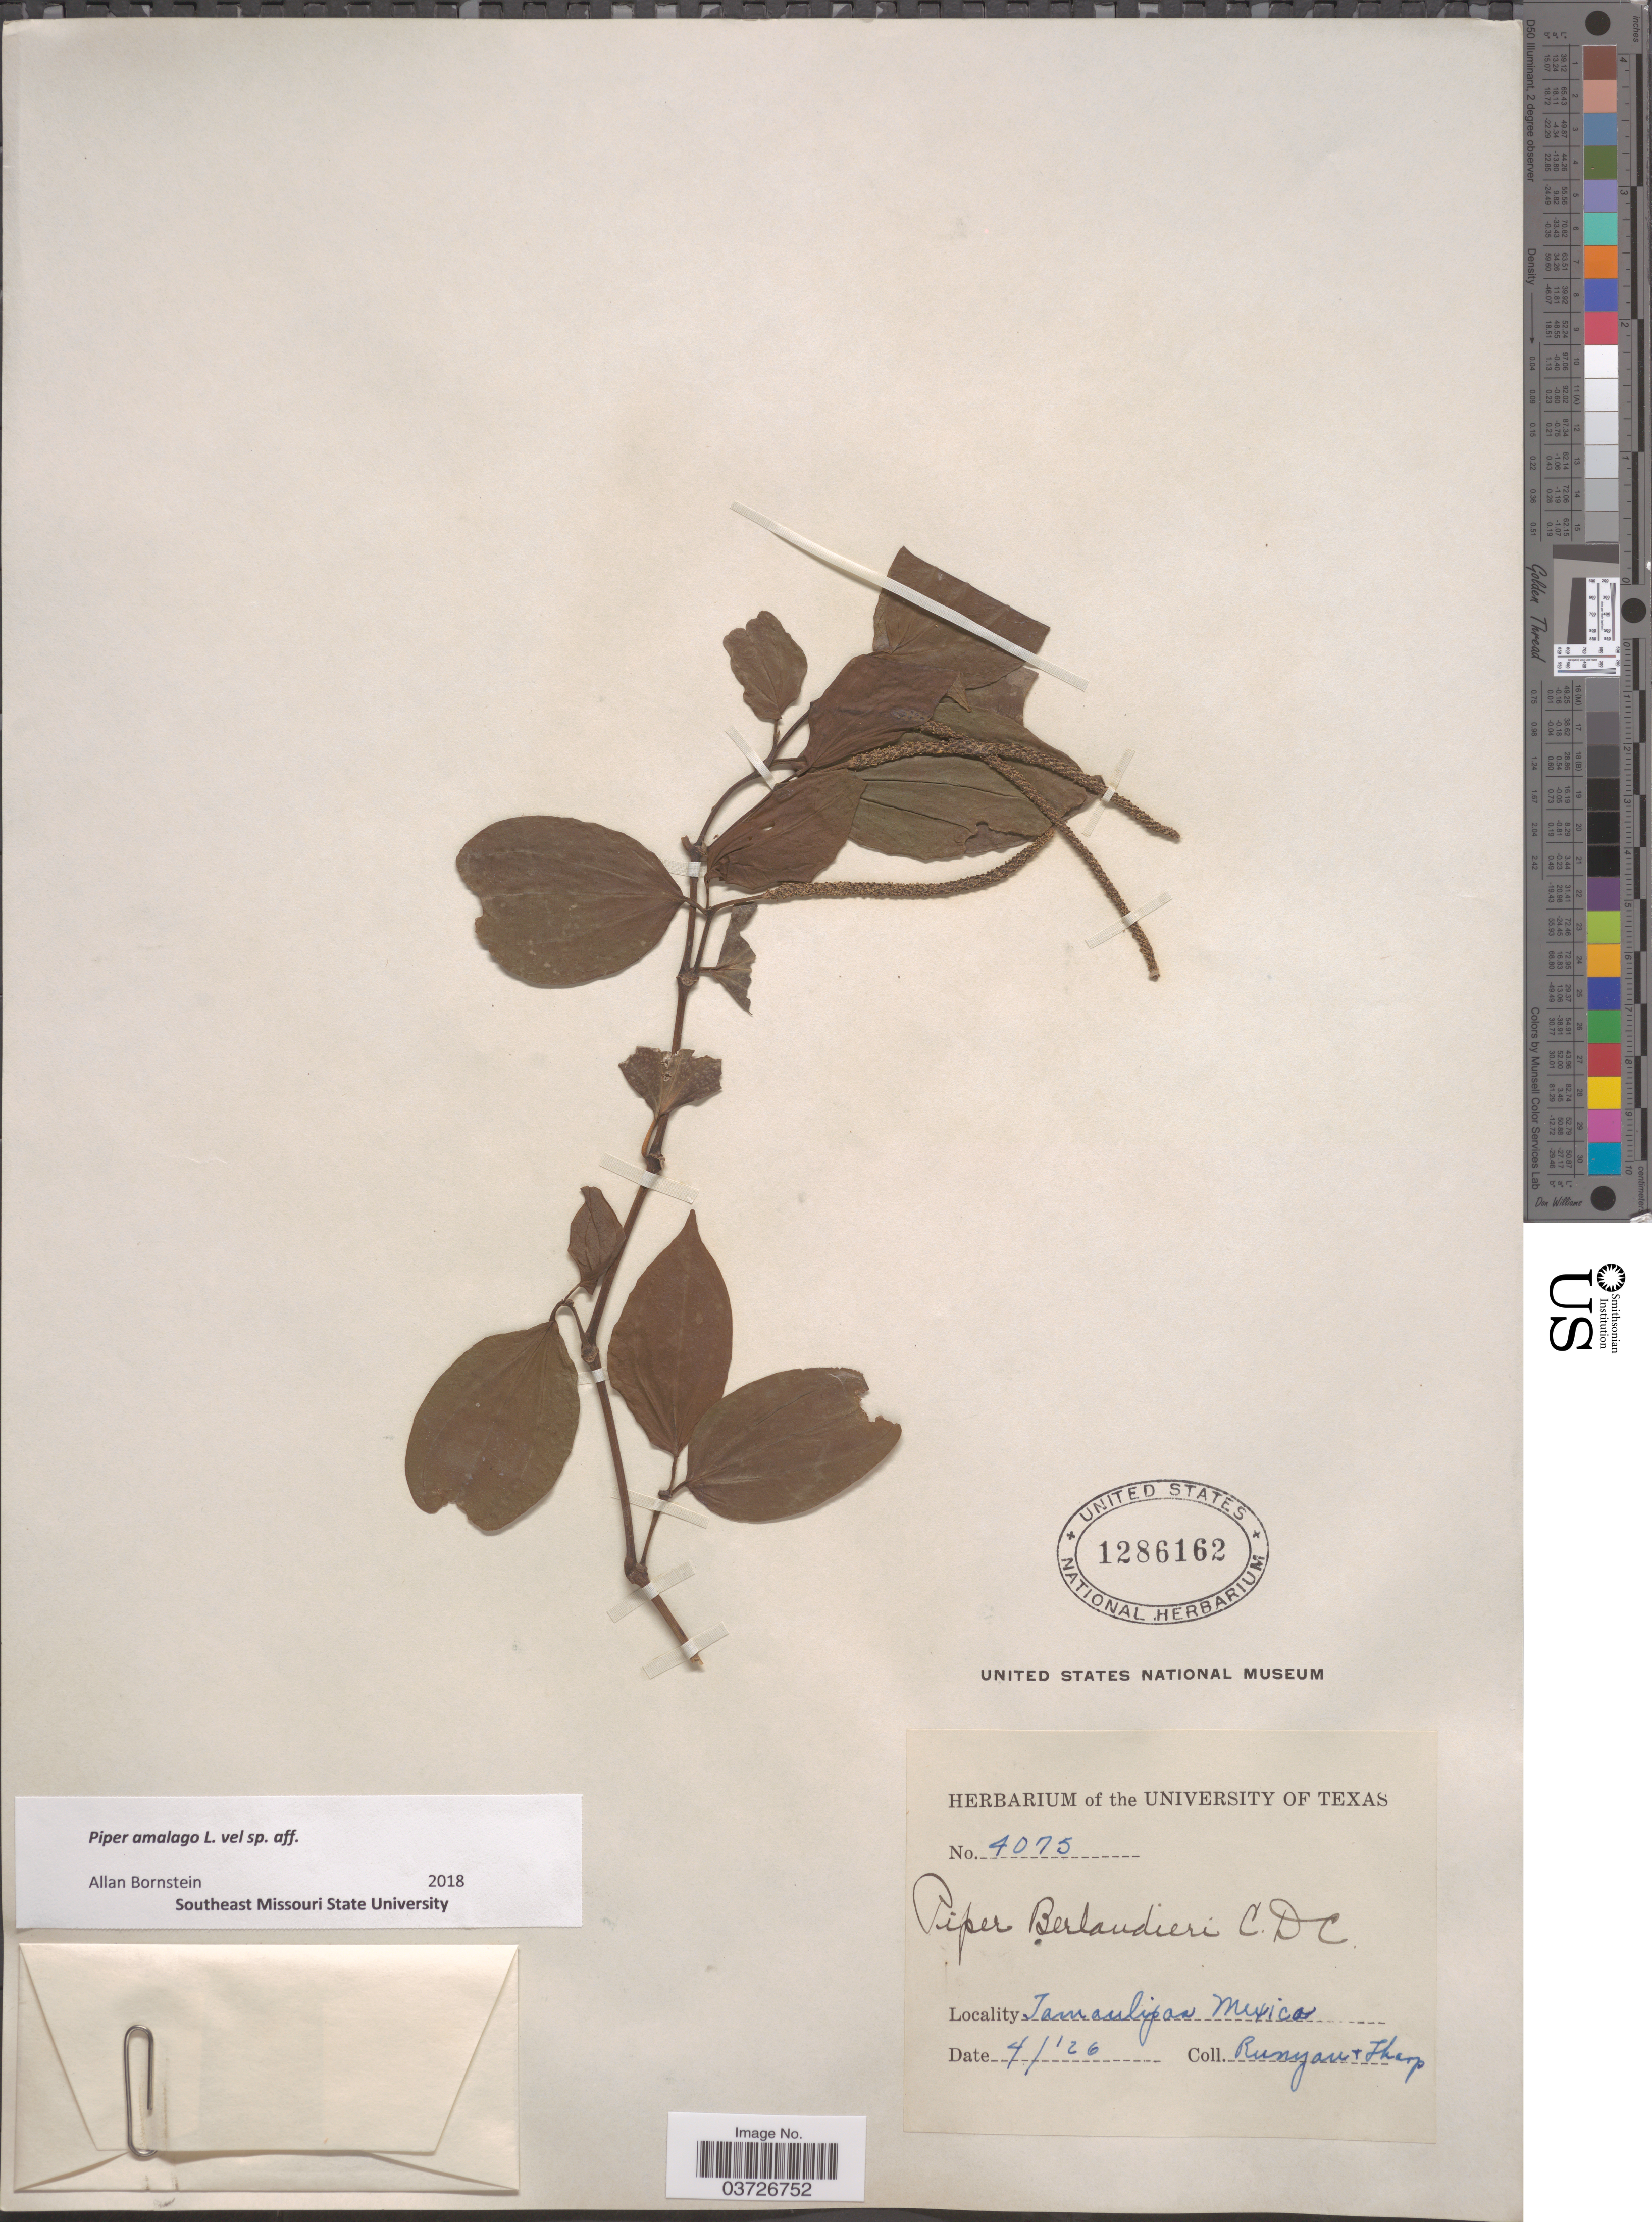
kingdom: Plantae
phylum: Tracheophyta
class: Magnoliopsida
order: Piperales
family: Piperaceae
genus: Piper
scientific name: Piper amalago var. medium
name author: (Jacq.) Yunck.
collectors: -. Runyon & Tharp, --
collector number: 4075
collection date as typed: Transcribed d/m/y: /4/26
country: Mexico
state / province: Tamaulipas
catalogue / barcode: US 1286162